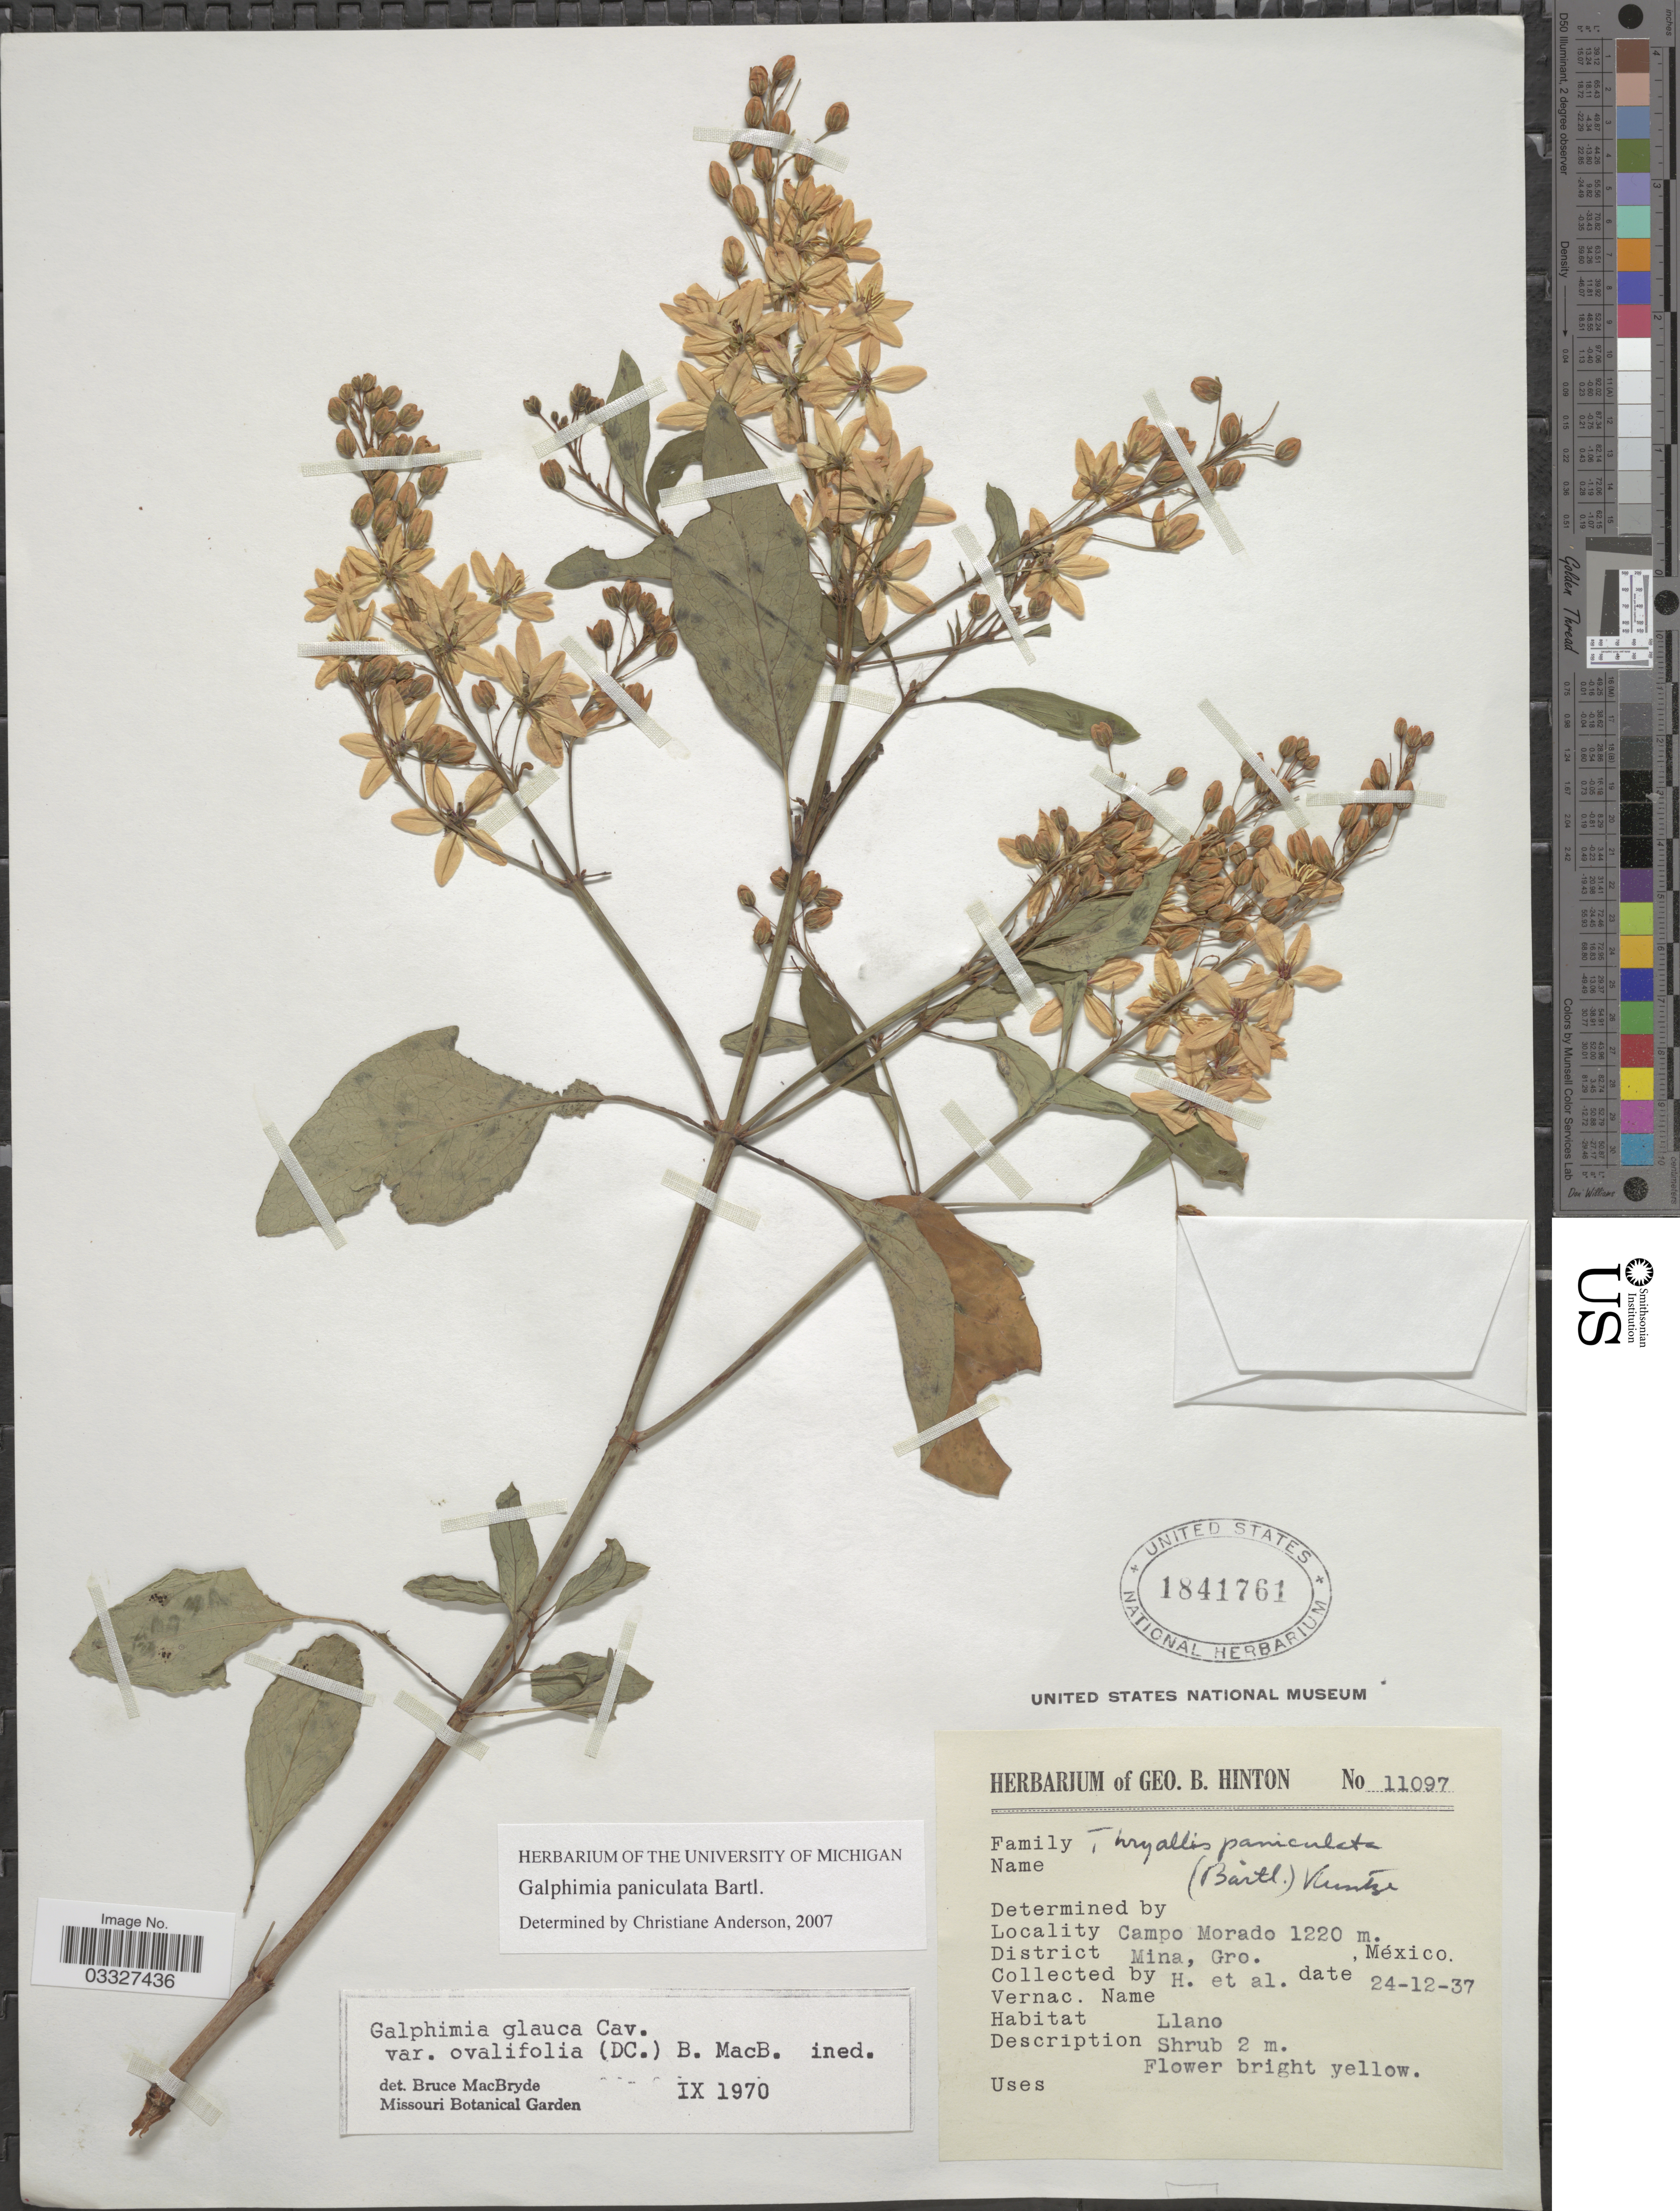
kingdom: Plantae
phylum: Tracheophyta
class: Magnoliopsida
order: Malpighiales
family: Malpighiaceae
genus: Galphimia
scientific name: Galphimia paniculata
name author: Bart.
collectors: G. B. Hinton & et al.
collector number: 11097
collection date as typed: Transcribed d/m/y: 24/12/37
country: Mexico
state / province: Guerrero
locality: Campo Morado. District Mina.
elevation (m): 1220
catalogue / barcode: US 1841761